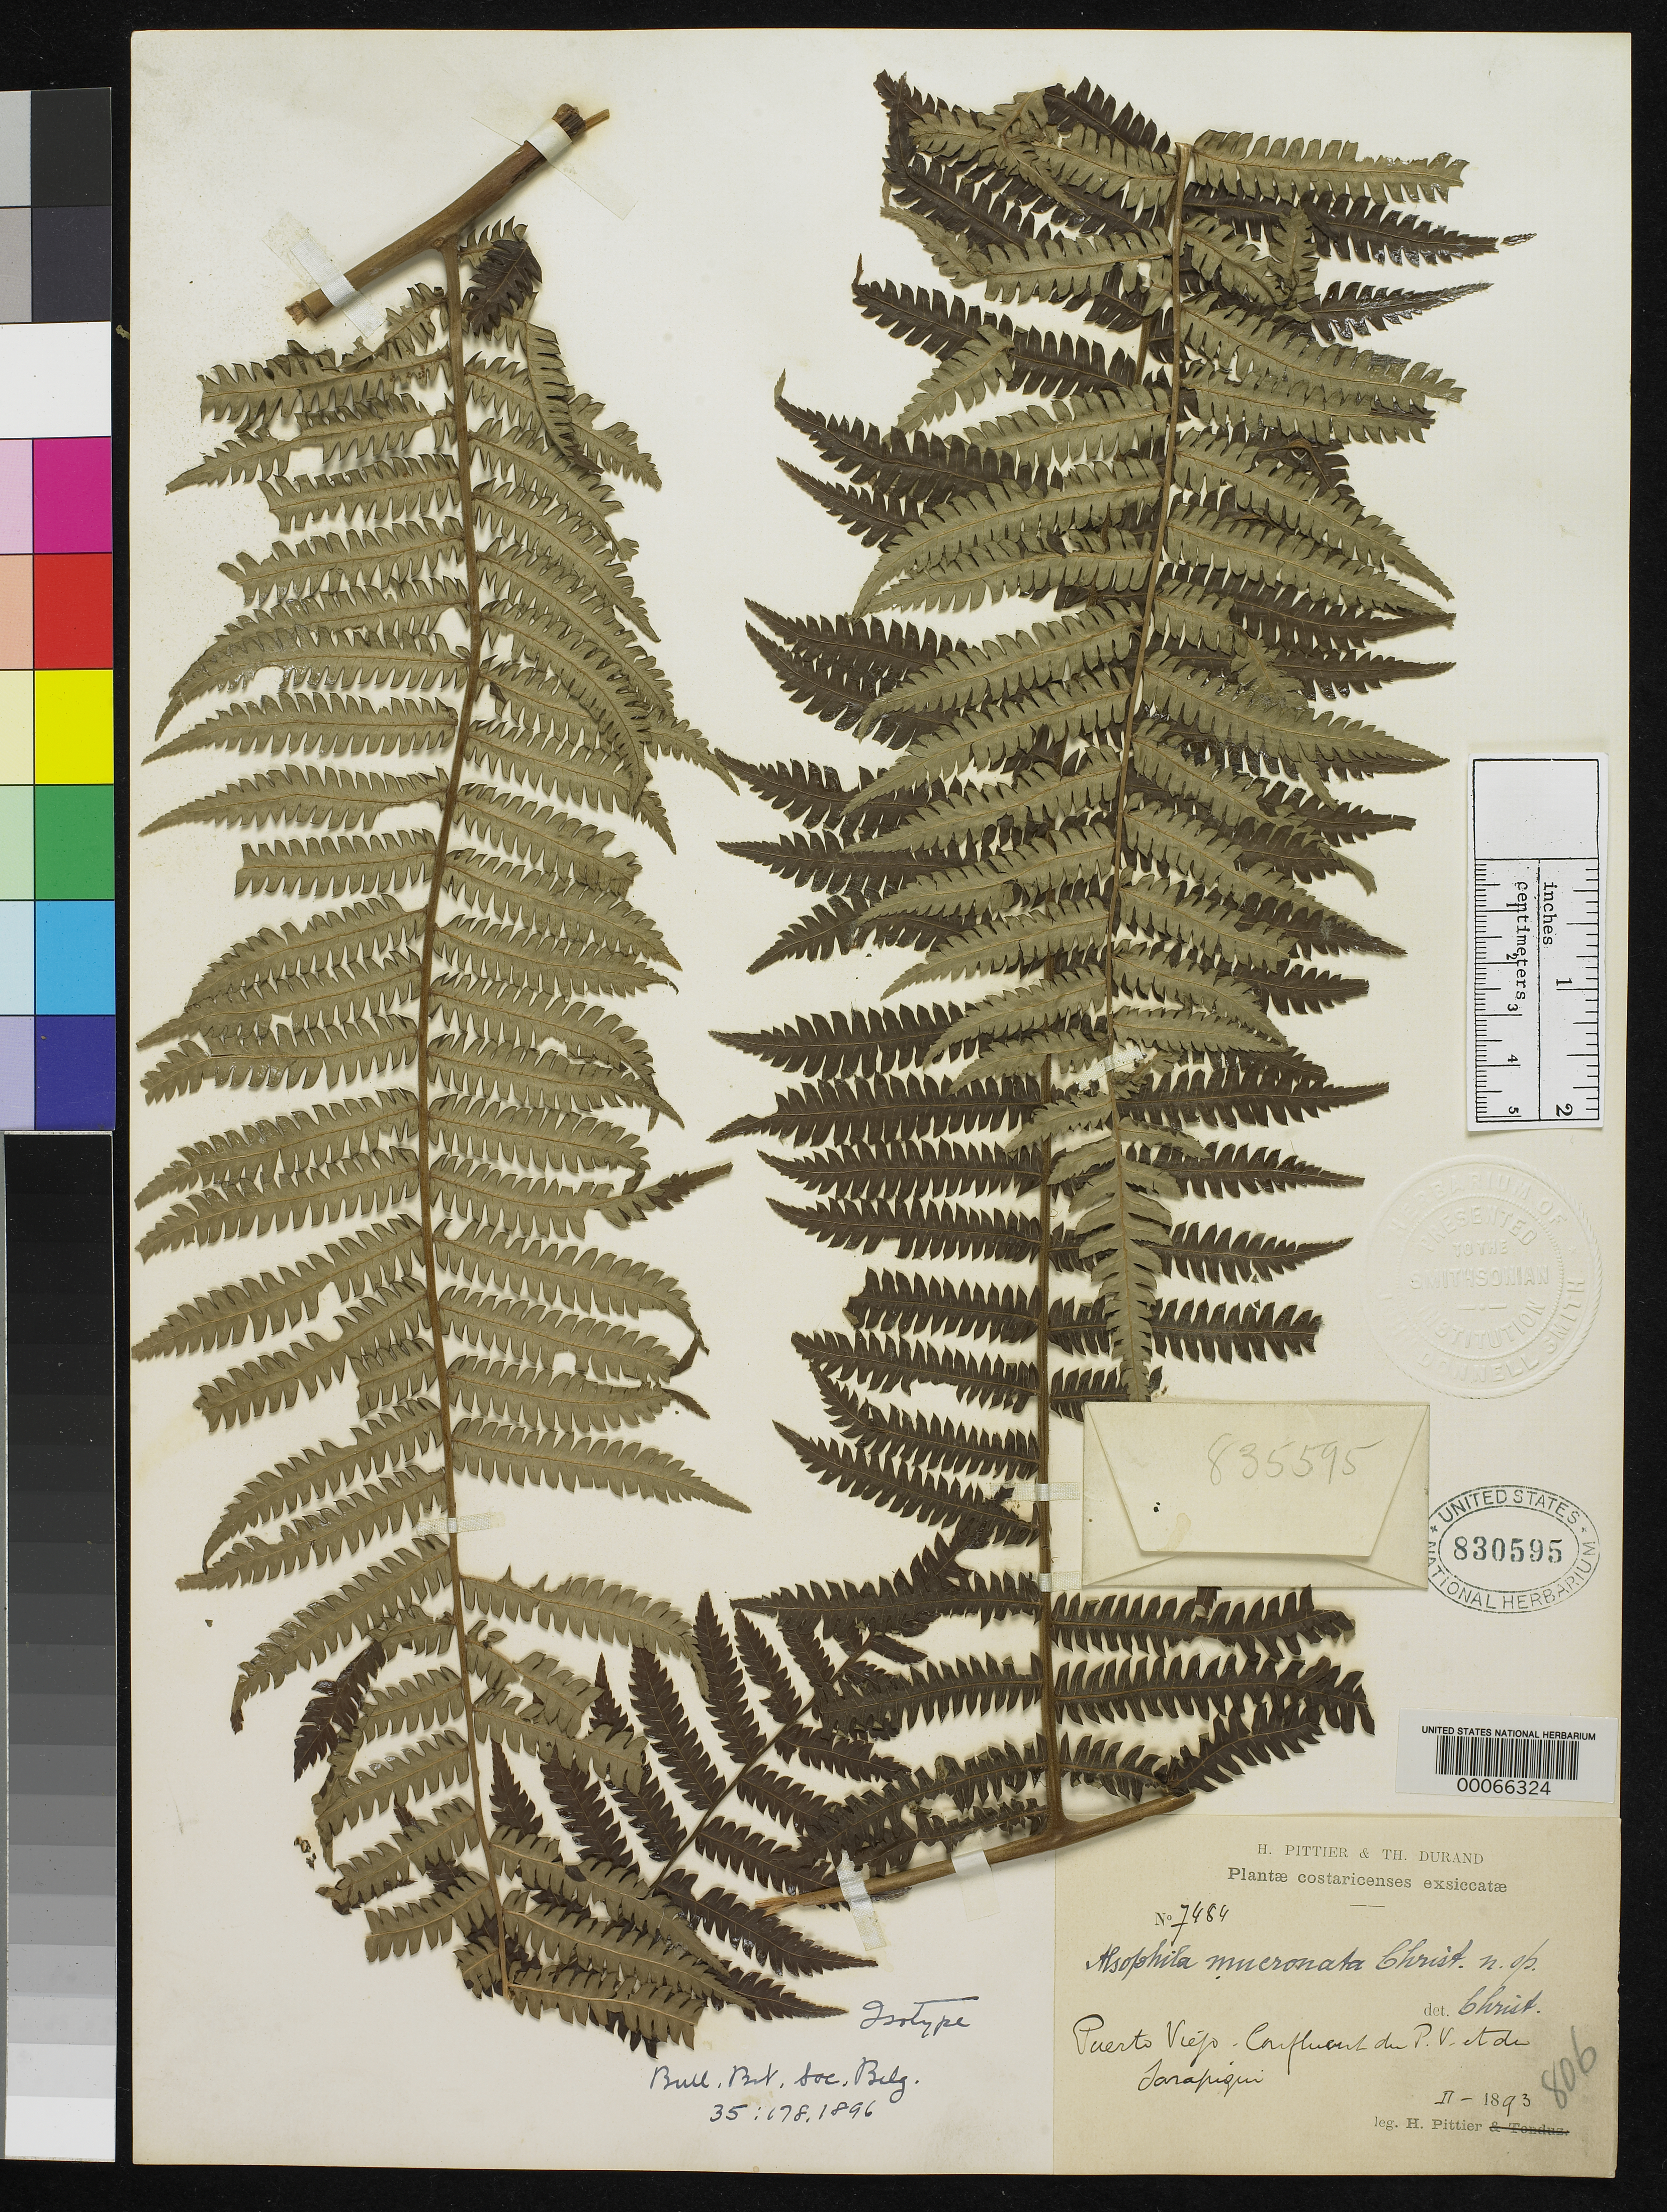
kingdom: Plantae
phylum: Tracheophyta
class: Polypodiopsida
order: Cyatheales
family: Cyatheaceae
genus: Alsophila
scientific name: Alsophila mucronata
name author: Christ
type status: Type Collection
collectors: H. F. Pittier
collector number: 7484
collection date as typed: Feb 1893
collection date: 1893-02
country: Costa Rica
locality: Puerto Viejo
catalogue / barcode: US 830595